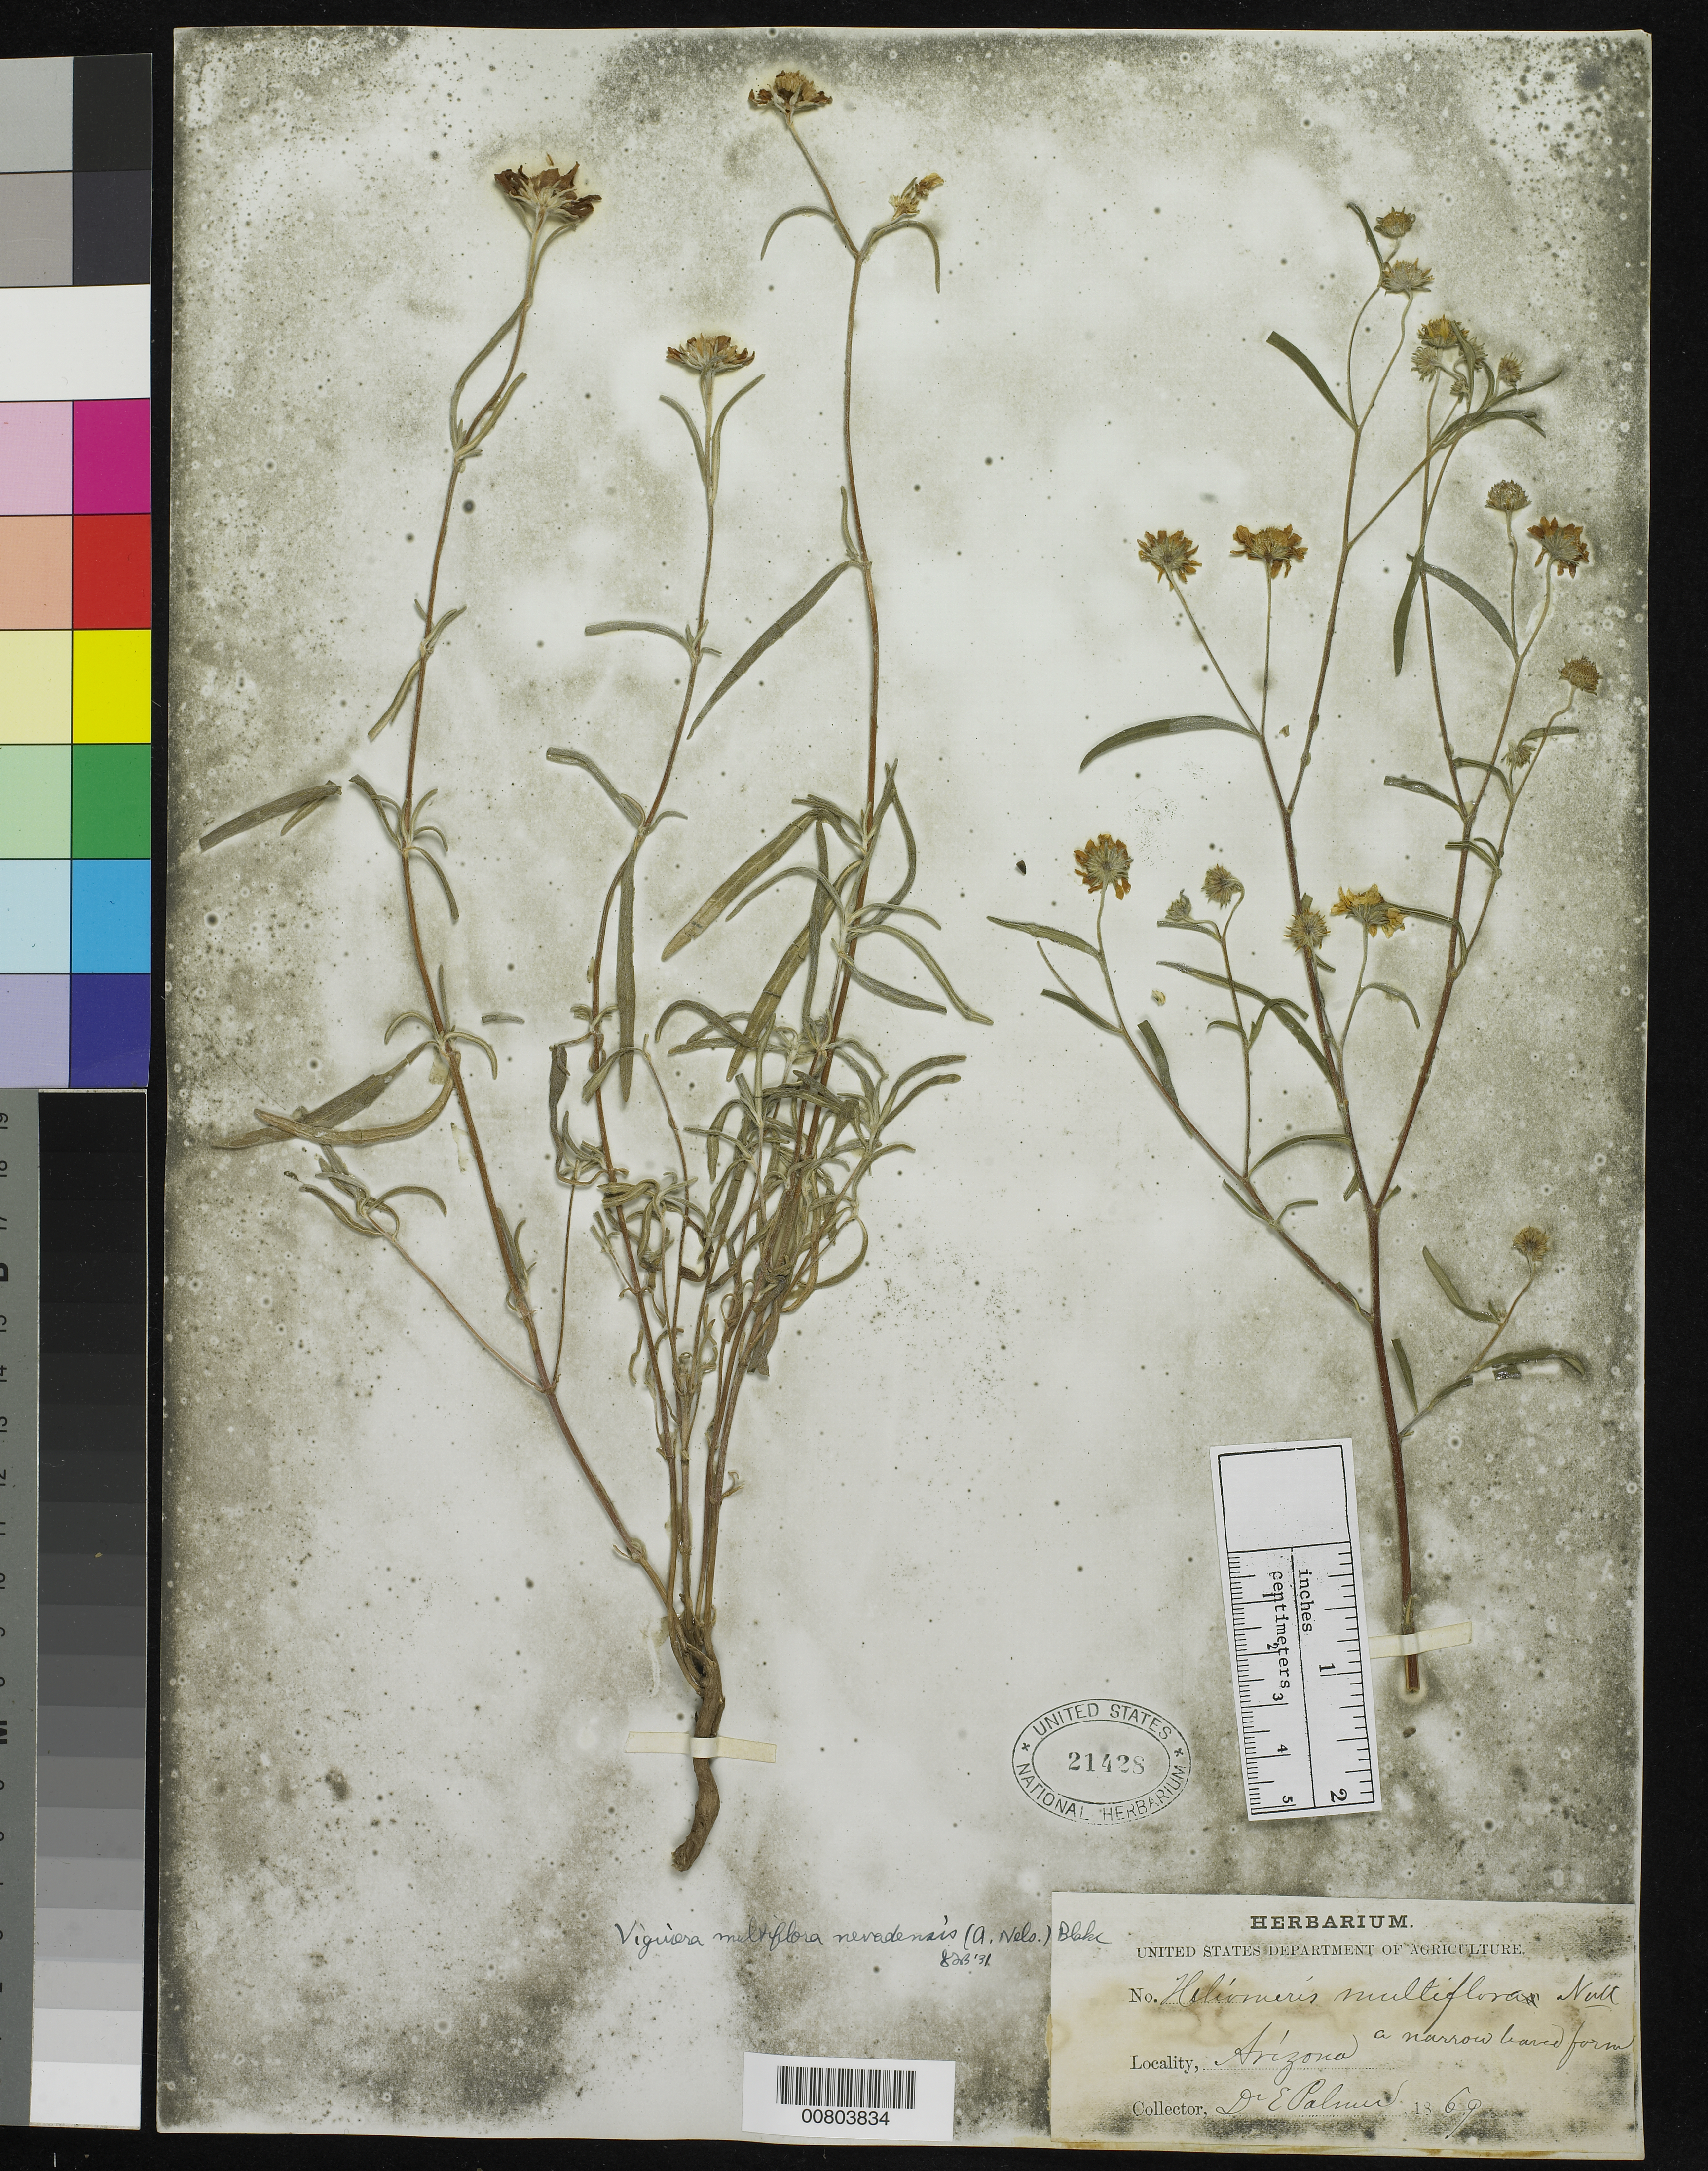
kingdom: Plantae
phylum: Tracheophyta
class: Magnoliopsida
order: Asterales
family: Asteraceae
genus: Heliomeris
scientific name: Heliomeris multiflora var. nevadensis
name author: (A. Nelson) Blake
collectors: E. Palmer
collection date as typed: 1869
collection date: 1869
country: United States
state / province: Arizona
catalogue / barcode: US 21428